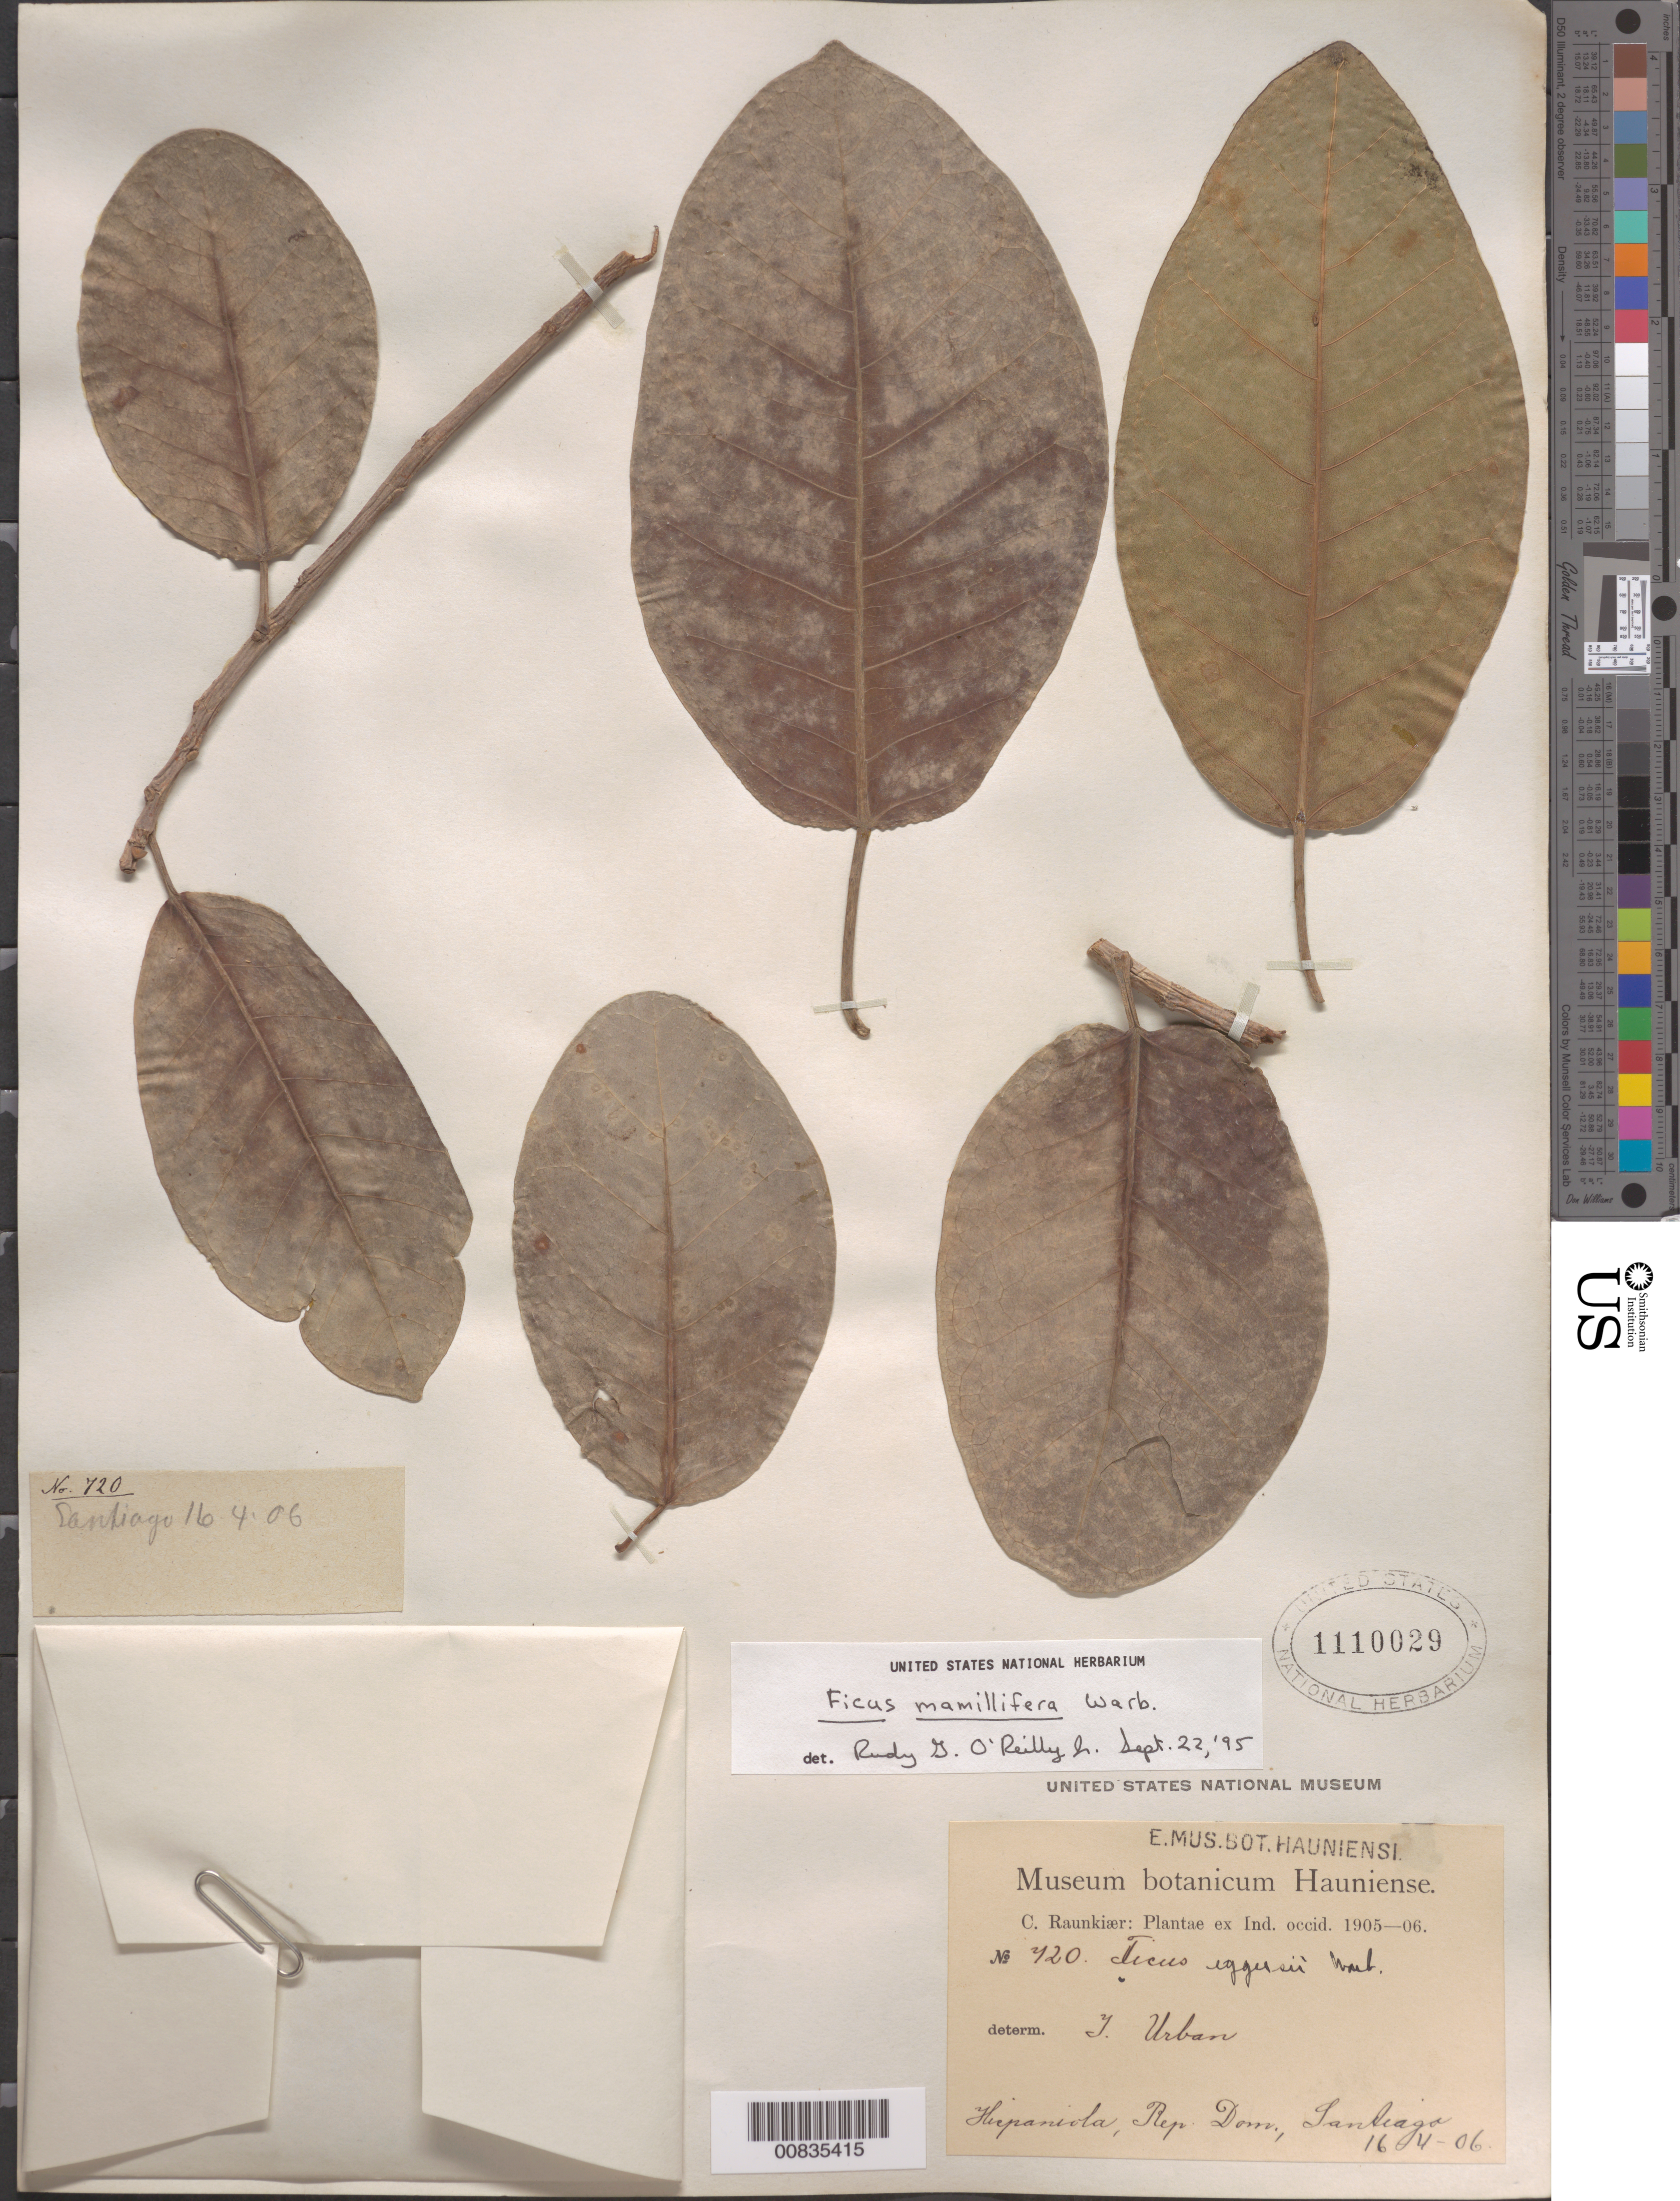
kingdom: Plantae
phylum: Tracheophyta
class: Magnoliopsida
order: Rosales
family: Moraceae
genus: Ficus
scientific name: Ficus mamillifera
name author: Warb.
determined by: O'Reilly, R. G., Jr., (US), NMNH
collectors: C. C. Raunkiaer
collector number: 720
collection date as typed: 16 Apr 1906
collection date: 1906-04-16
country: Dominican Republic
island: Hispaniola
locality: Santiago.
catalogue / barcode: US 1110029